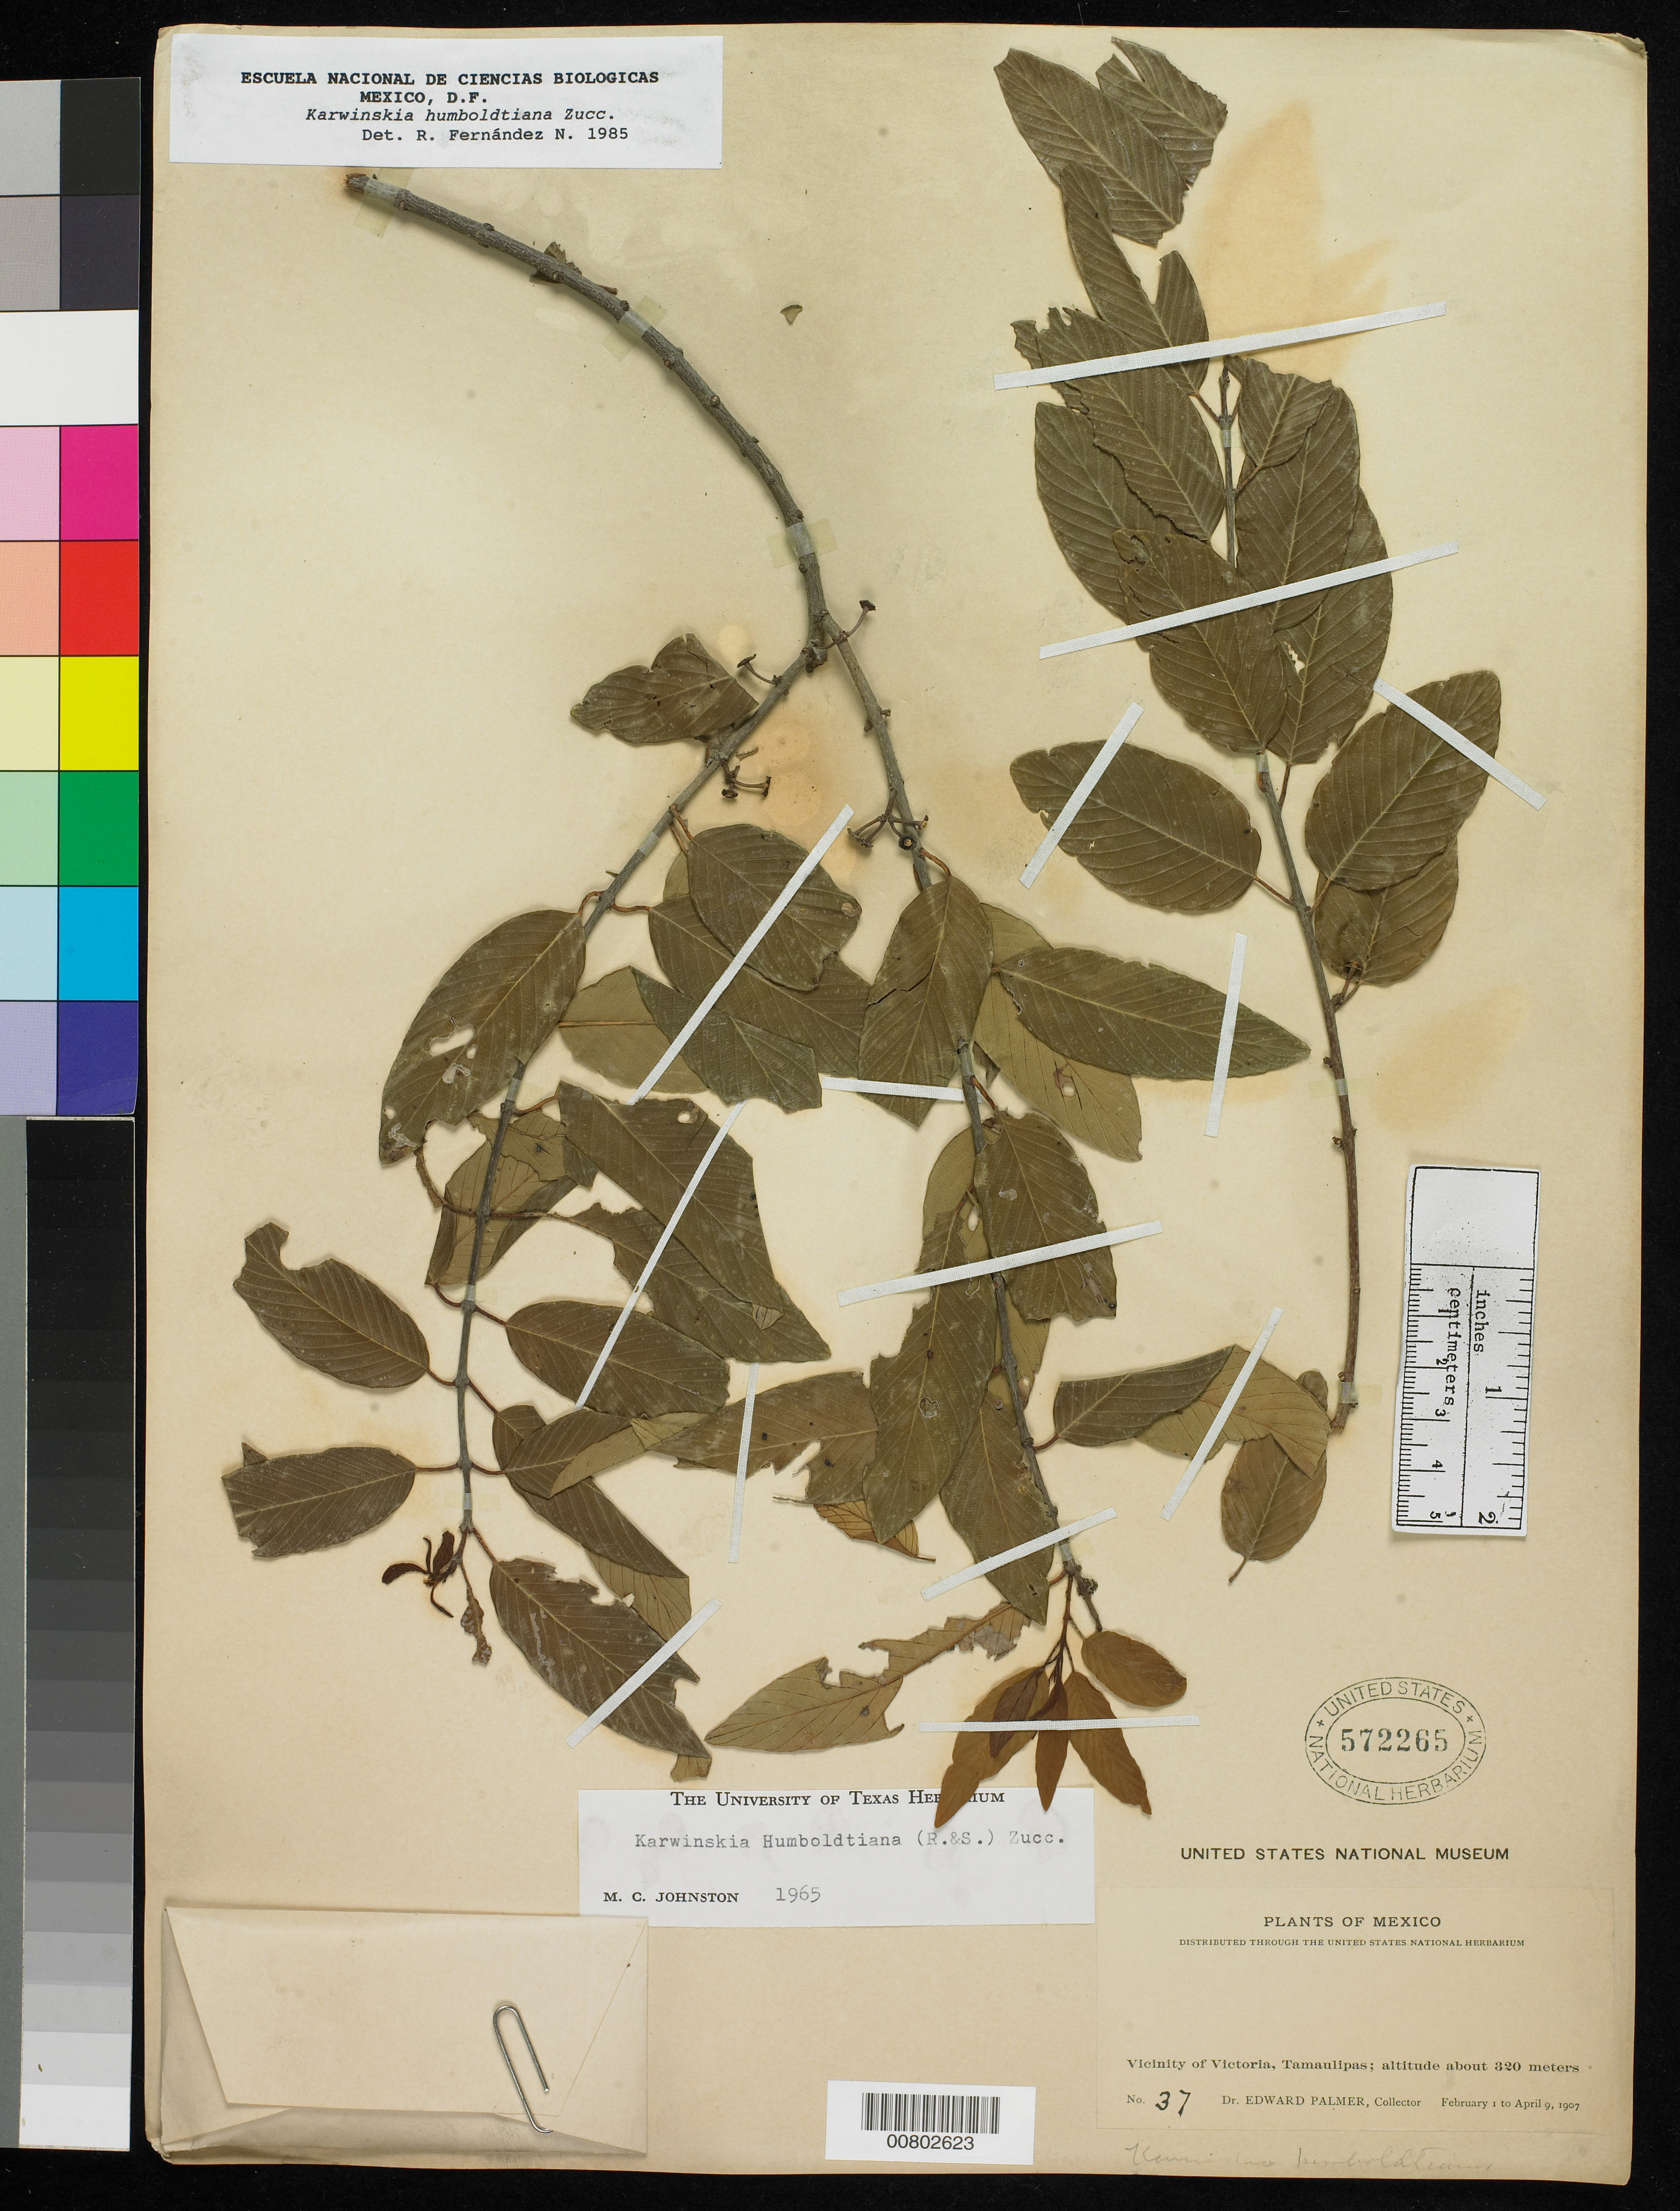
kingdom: Plantae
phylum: Tracheophyta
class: Magnoliopsida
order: Rosales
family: Rhamnaceae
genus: Karwinskia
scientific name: Karwinskia humboldtiana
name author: (Schult.) Zucc.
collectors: E. Palmer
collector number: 37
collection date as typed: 01 Feb 1907 to 09 Apr 1907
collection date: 1907-02-01/1907-04-09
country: Mexico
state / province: Tamaulipas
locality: Vicinity of Victoria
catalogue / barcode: US 572265